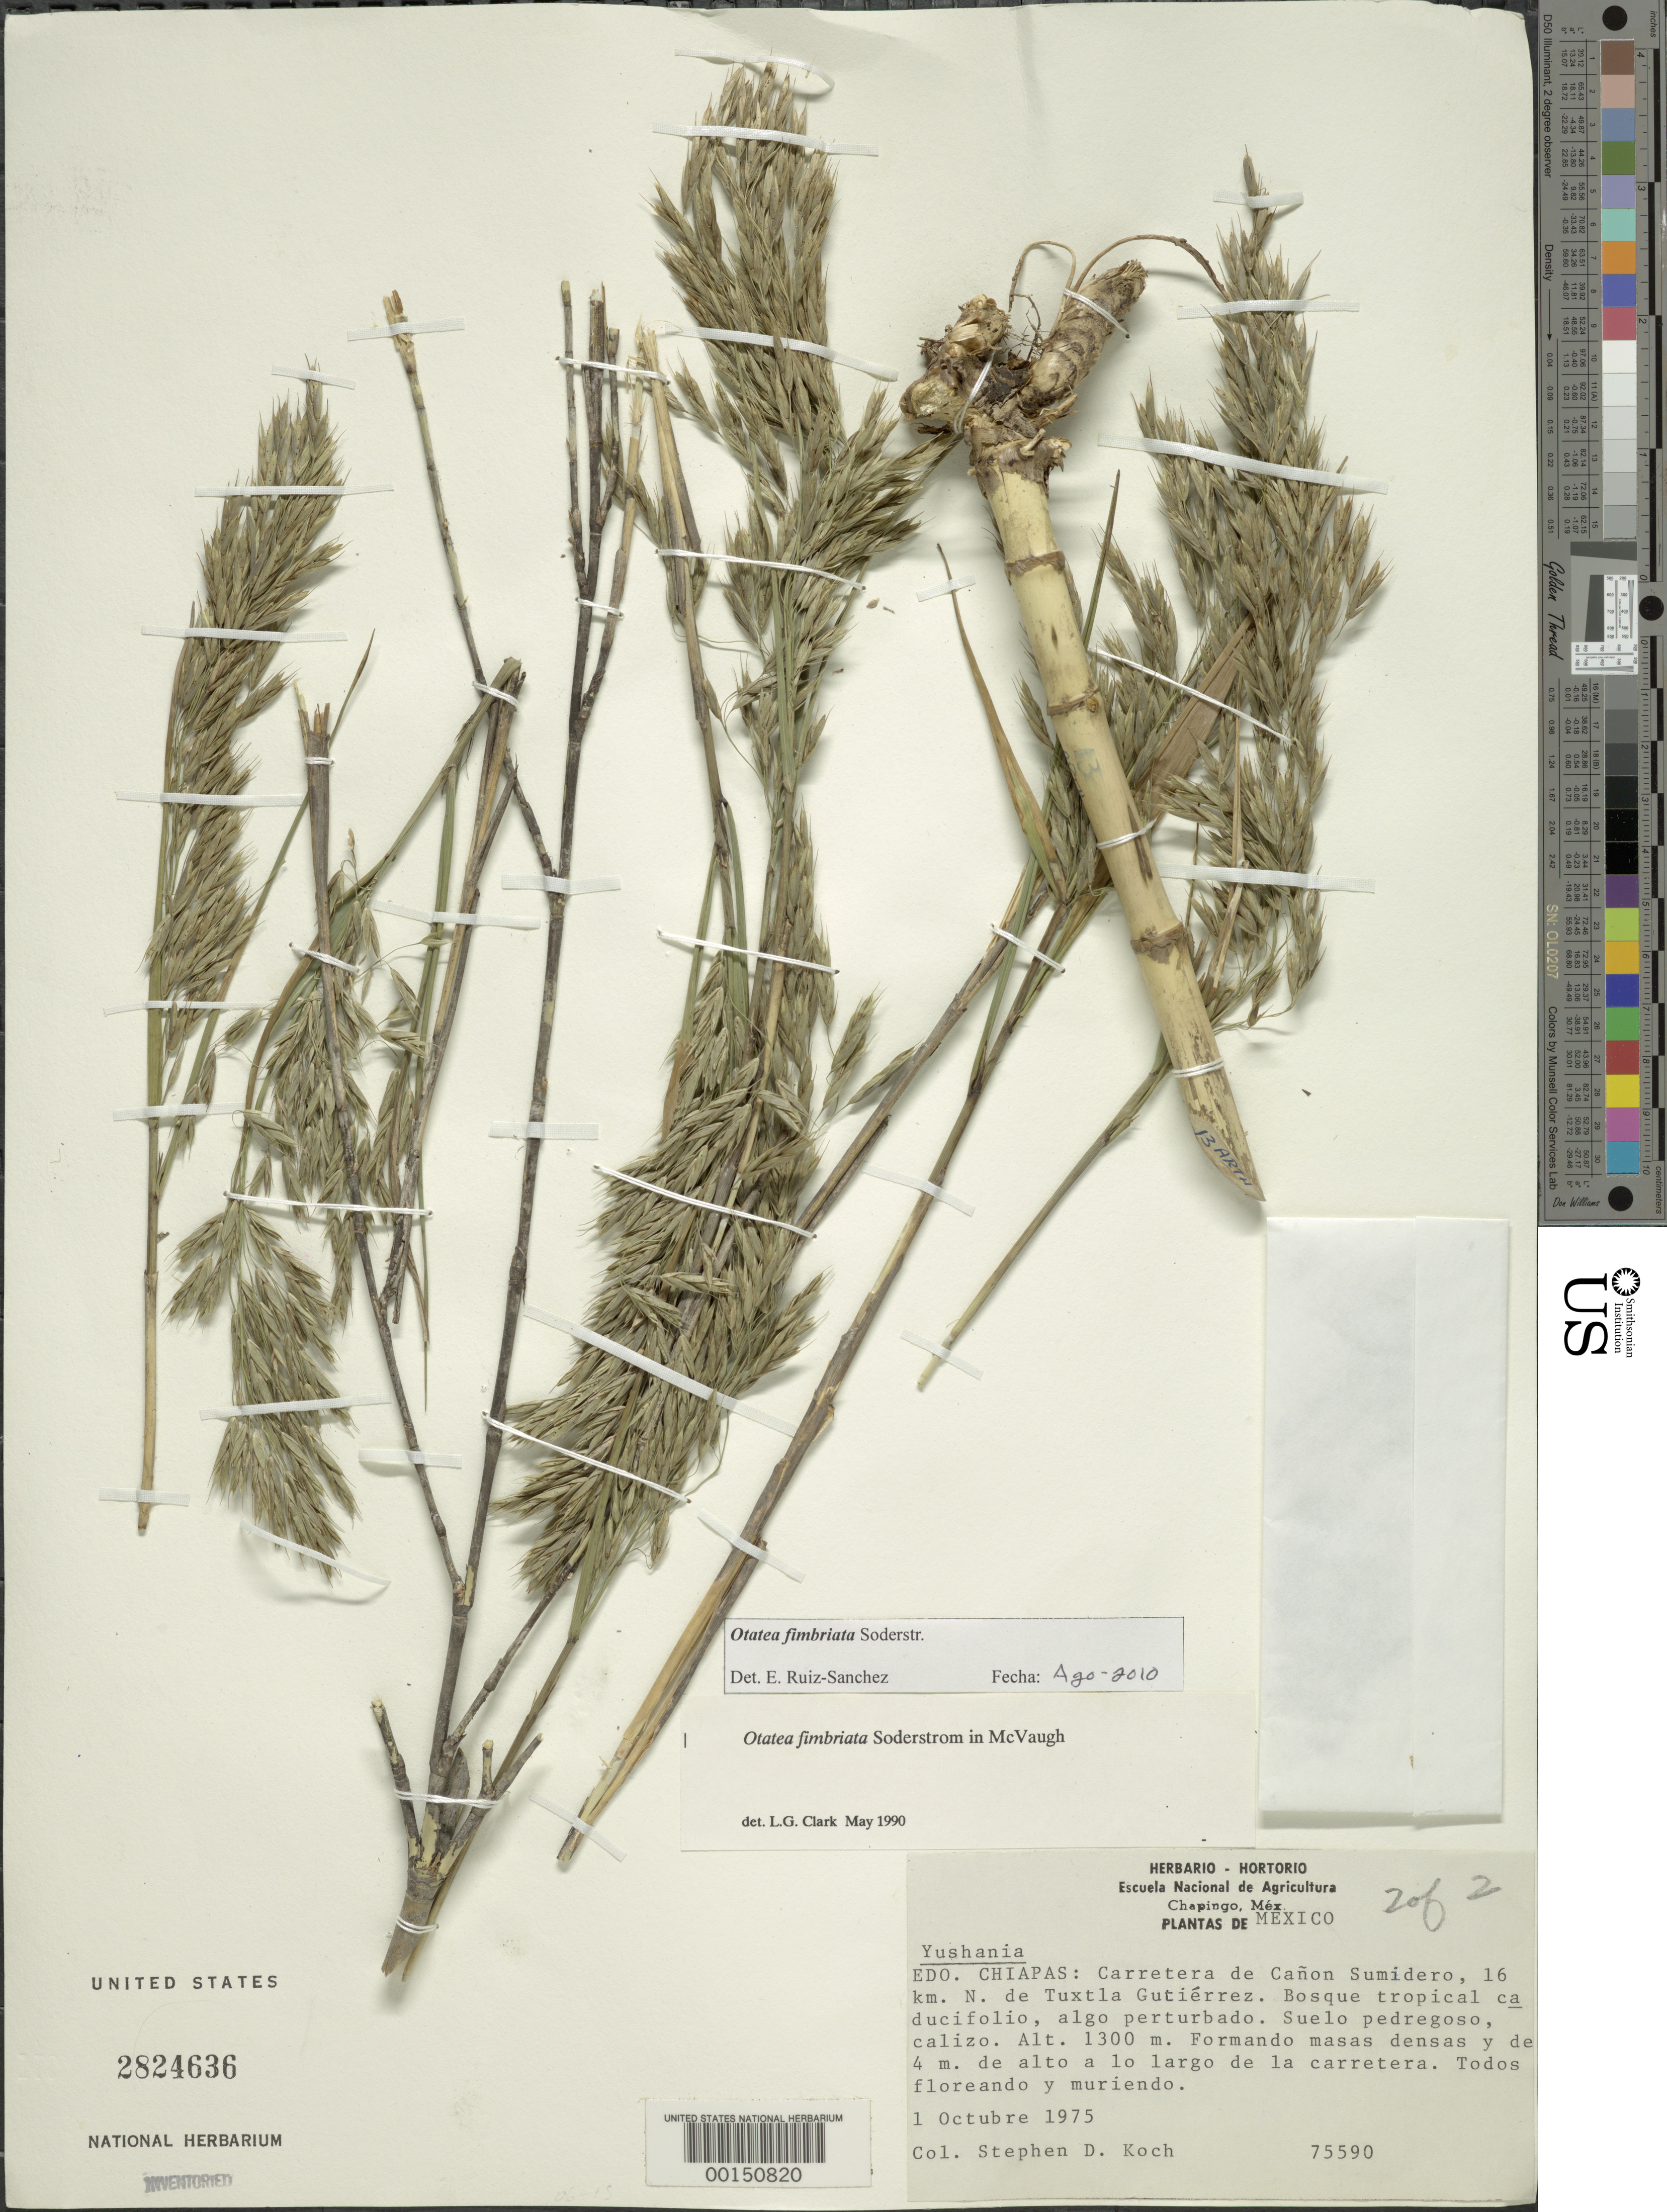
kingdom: Plantae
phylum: Tracheophyta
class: Liliopsida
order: Poales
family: Poaceae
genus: Otatea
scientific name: Otatea fimbriata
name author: Soderstr. in McVaugh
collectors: S. D. Koch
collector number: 75590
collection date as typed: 01 Oct 1975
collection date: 1975-10-01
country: Mexico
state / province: Chiapas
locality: Carretera de canon Sumidero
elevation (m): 1300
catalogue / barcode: US 2824636